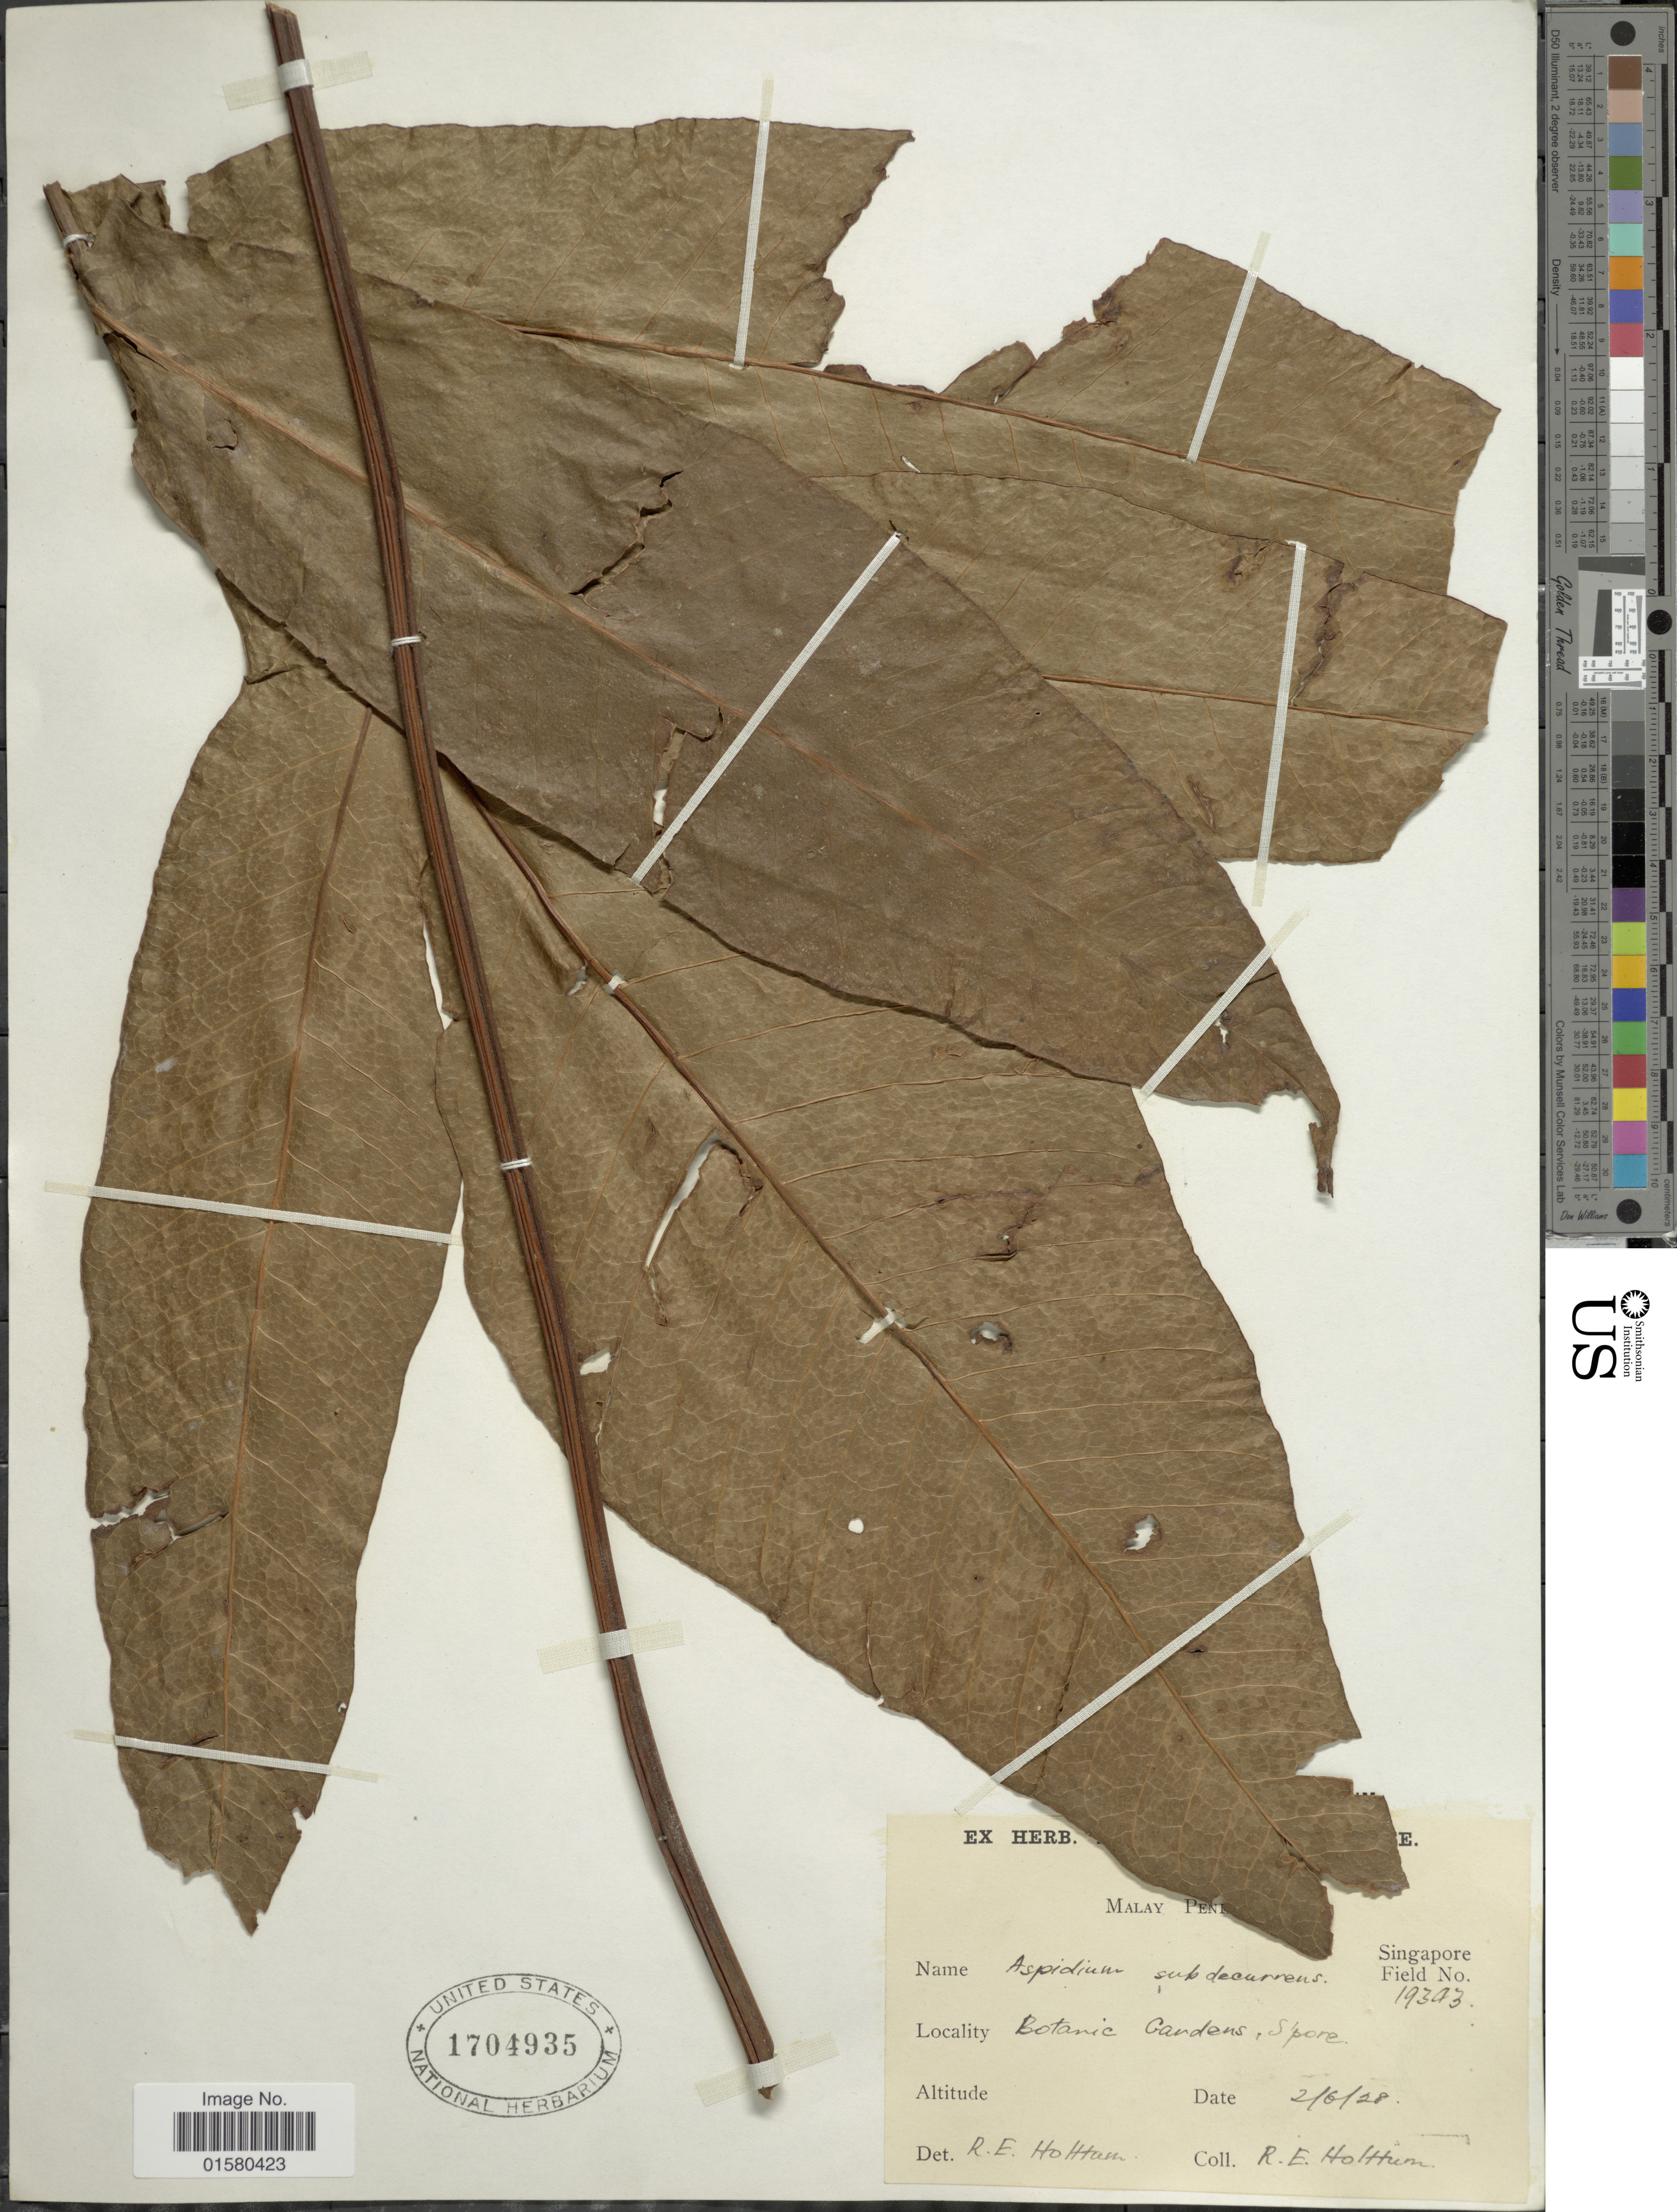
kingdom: Plantae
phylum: Tracheophyta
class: Polypodiopsida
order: Polypodiales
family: Tectariaceae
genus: Tectaria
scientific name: Tectaria semipinnata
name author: (Roxb.) C.V. Morton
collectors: R. E. Holttum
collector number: Singapore Field 19343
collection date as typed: Transcribed d/m/y: 2/6/28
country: Singapore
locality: Malay,Pen [illegible text], botanic Gardens.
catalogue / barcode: US 1704935